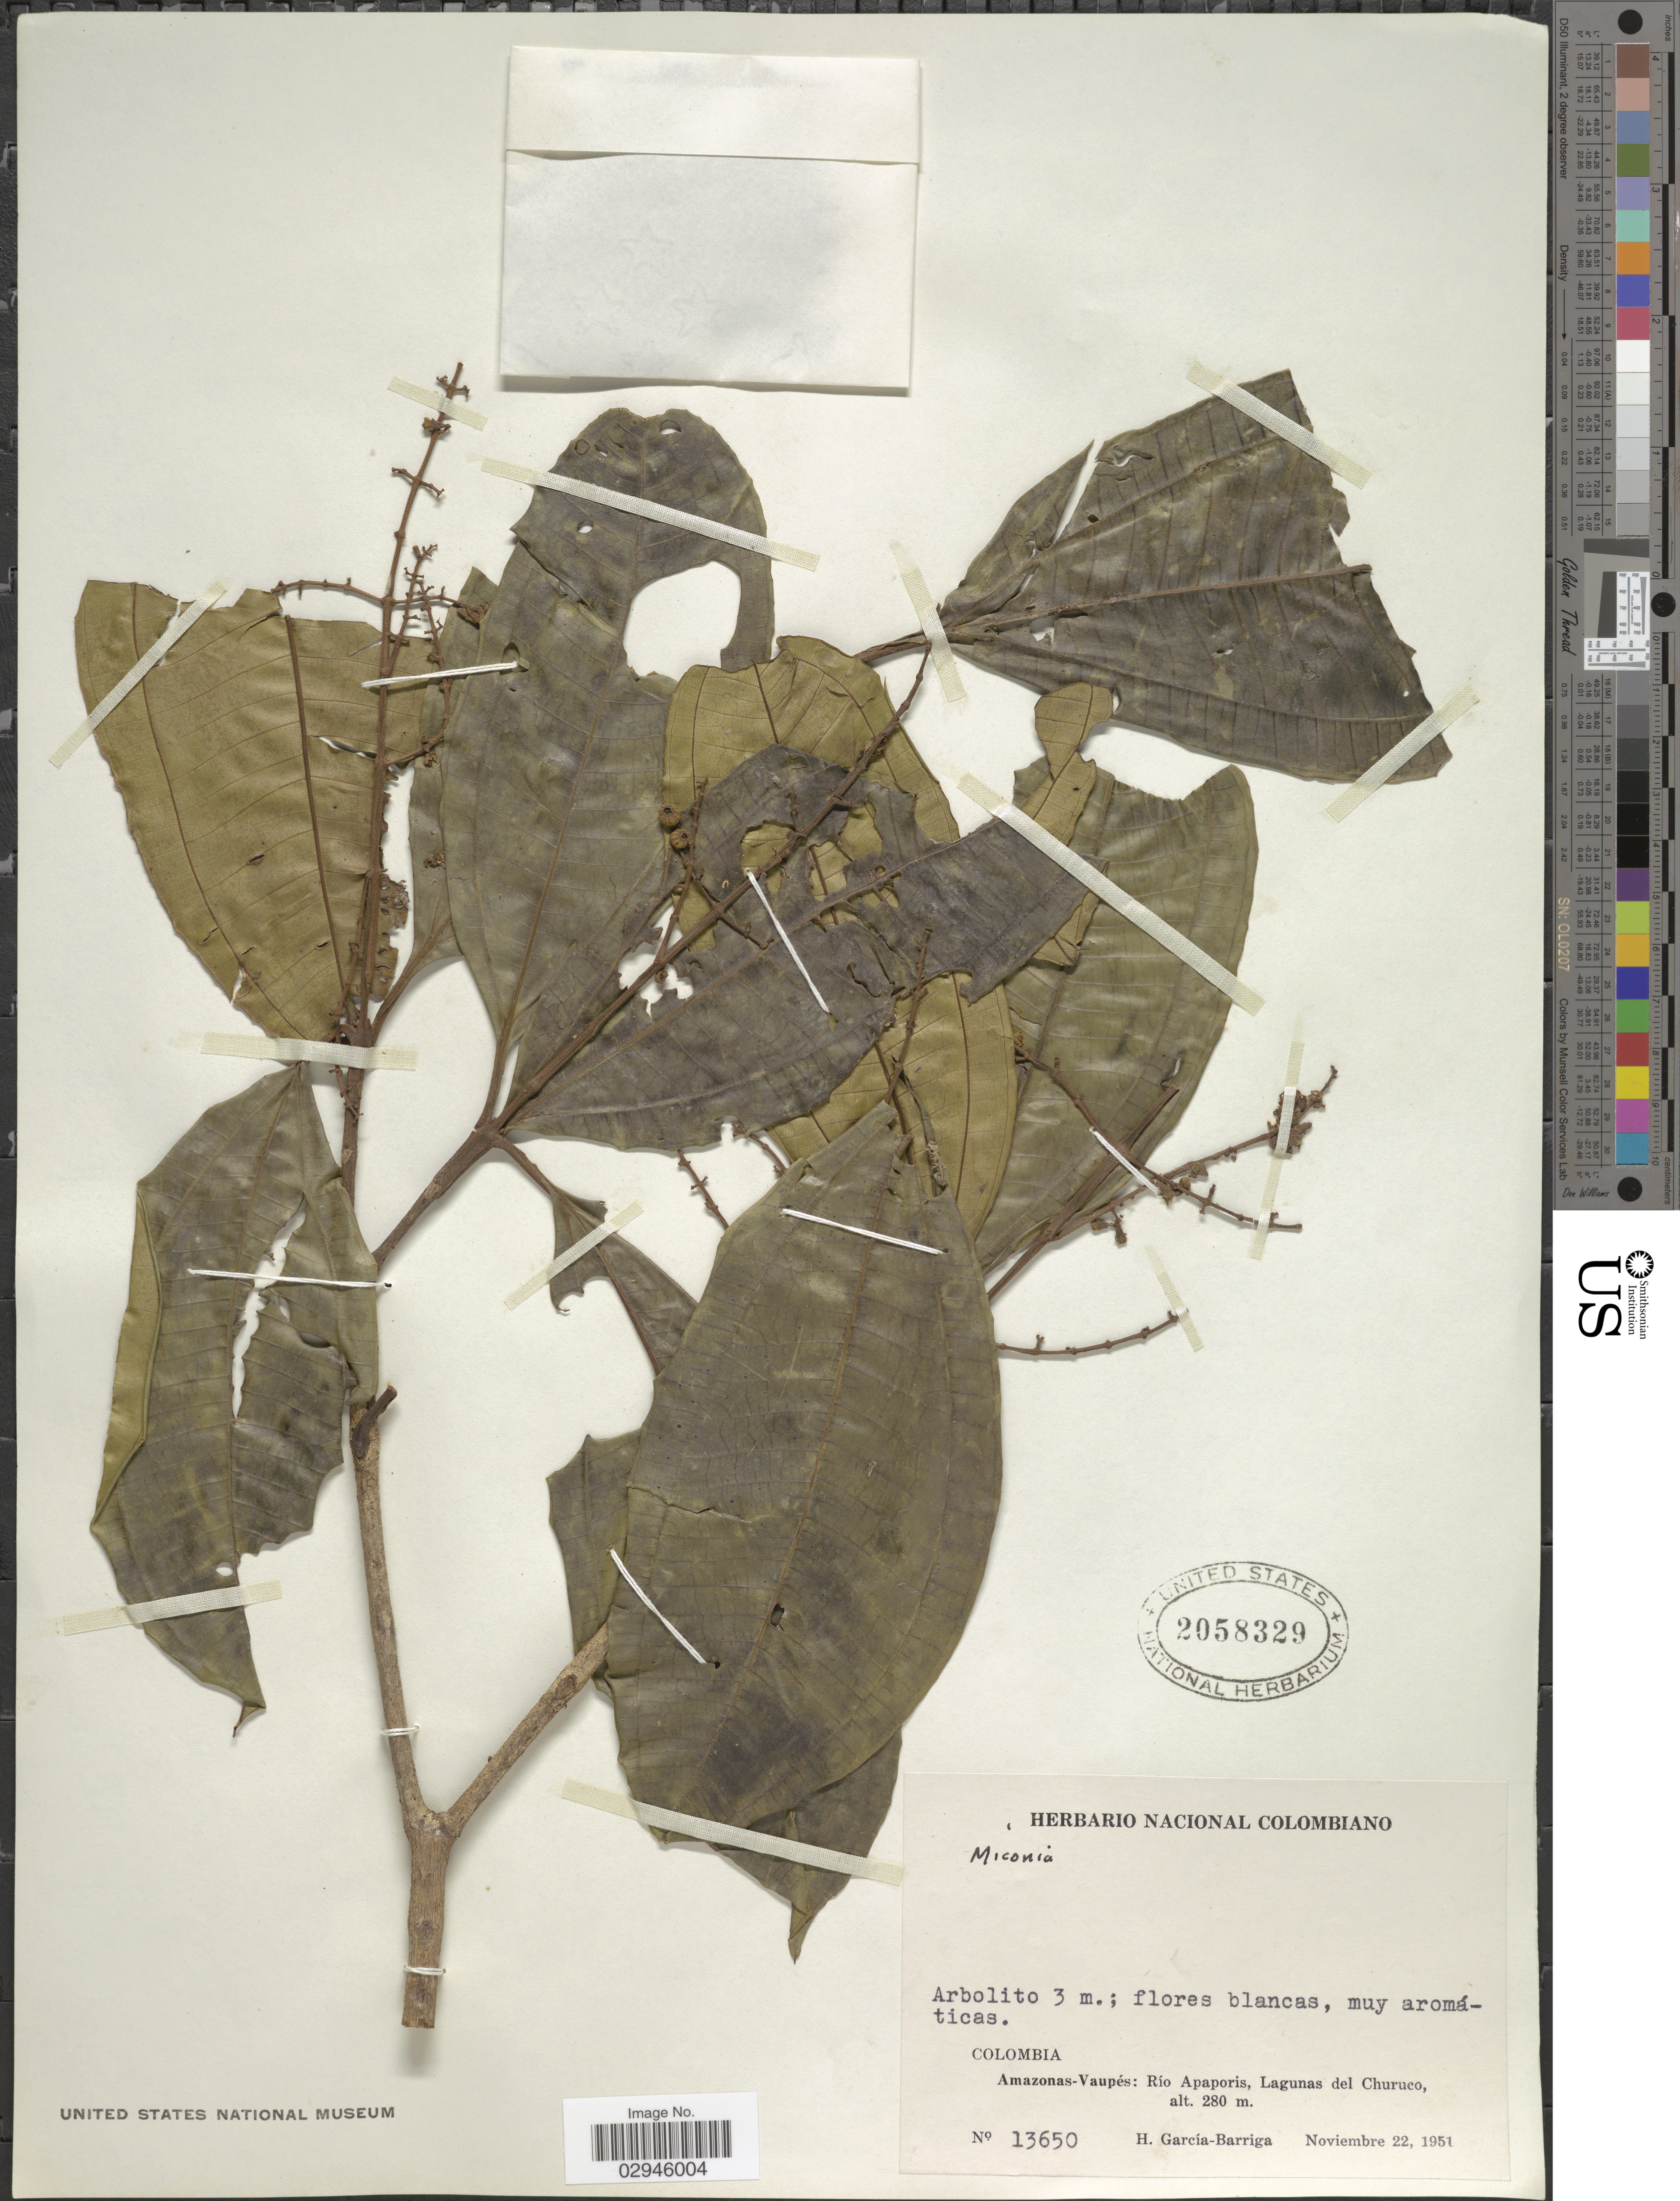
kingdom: Plantae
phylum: Tracheophyta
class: Magnoliopsida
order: Myrtales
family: Melastomataceae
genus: Miconia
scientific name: Miconia sp.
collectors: H. García Barriga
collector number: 13650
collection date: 1951-11-22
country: Colombia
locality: Amazonas-Vaupés: Río Apaporis, Lagunas del Churuco.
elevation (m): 280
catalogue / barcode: US 2058329